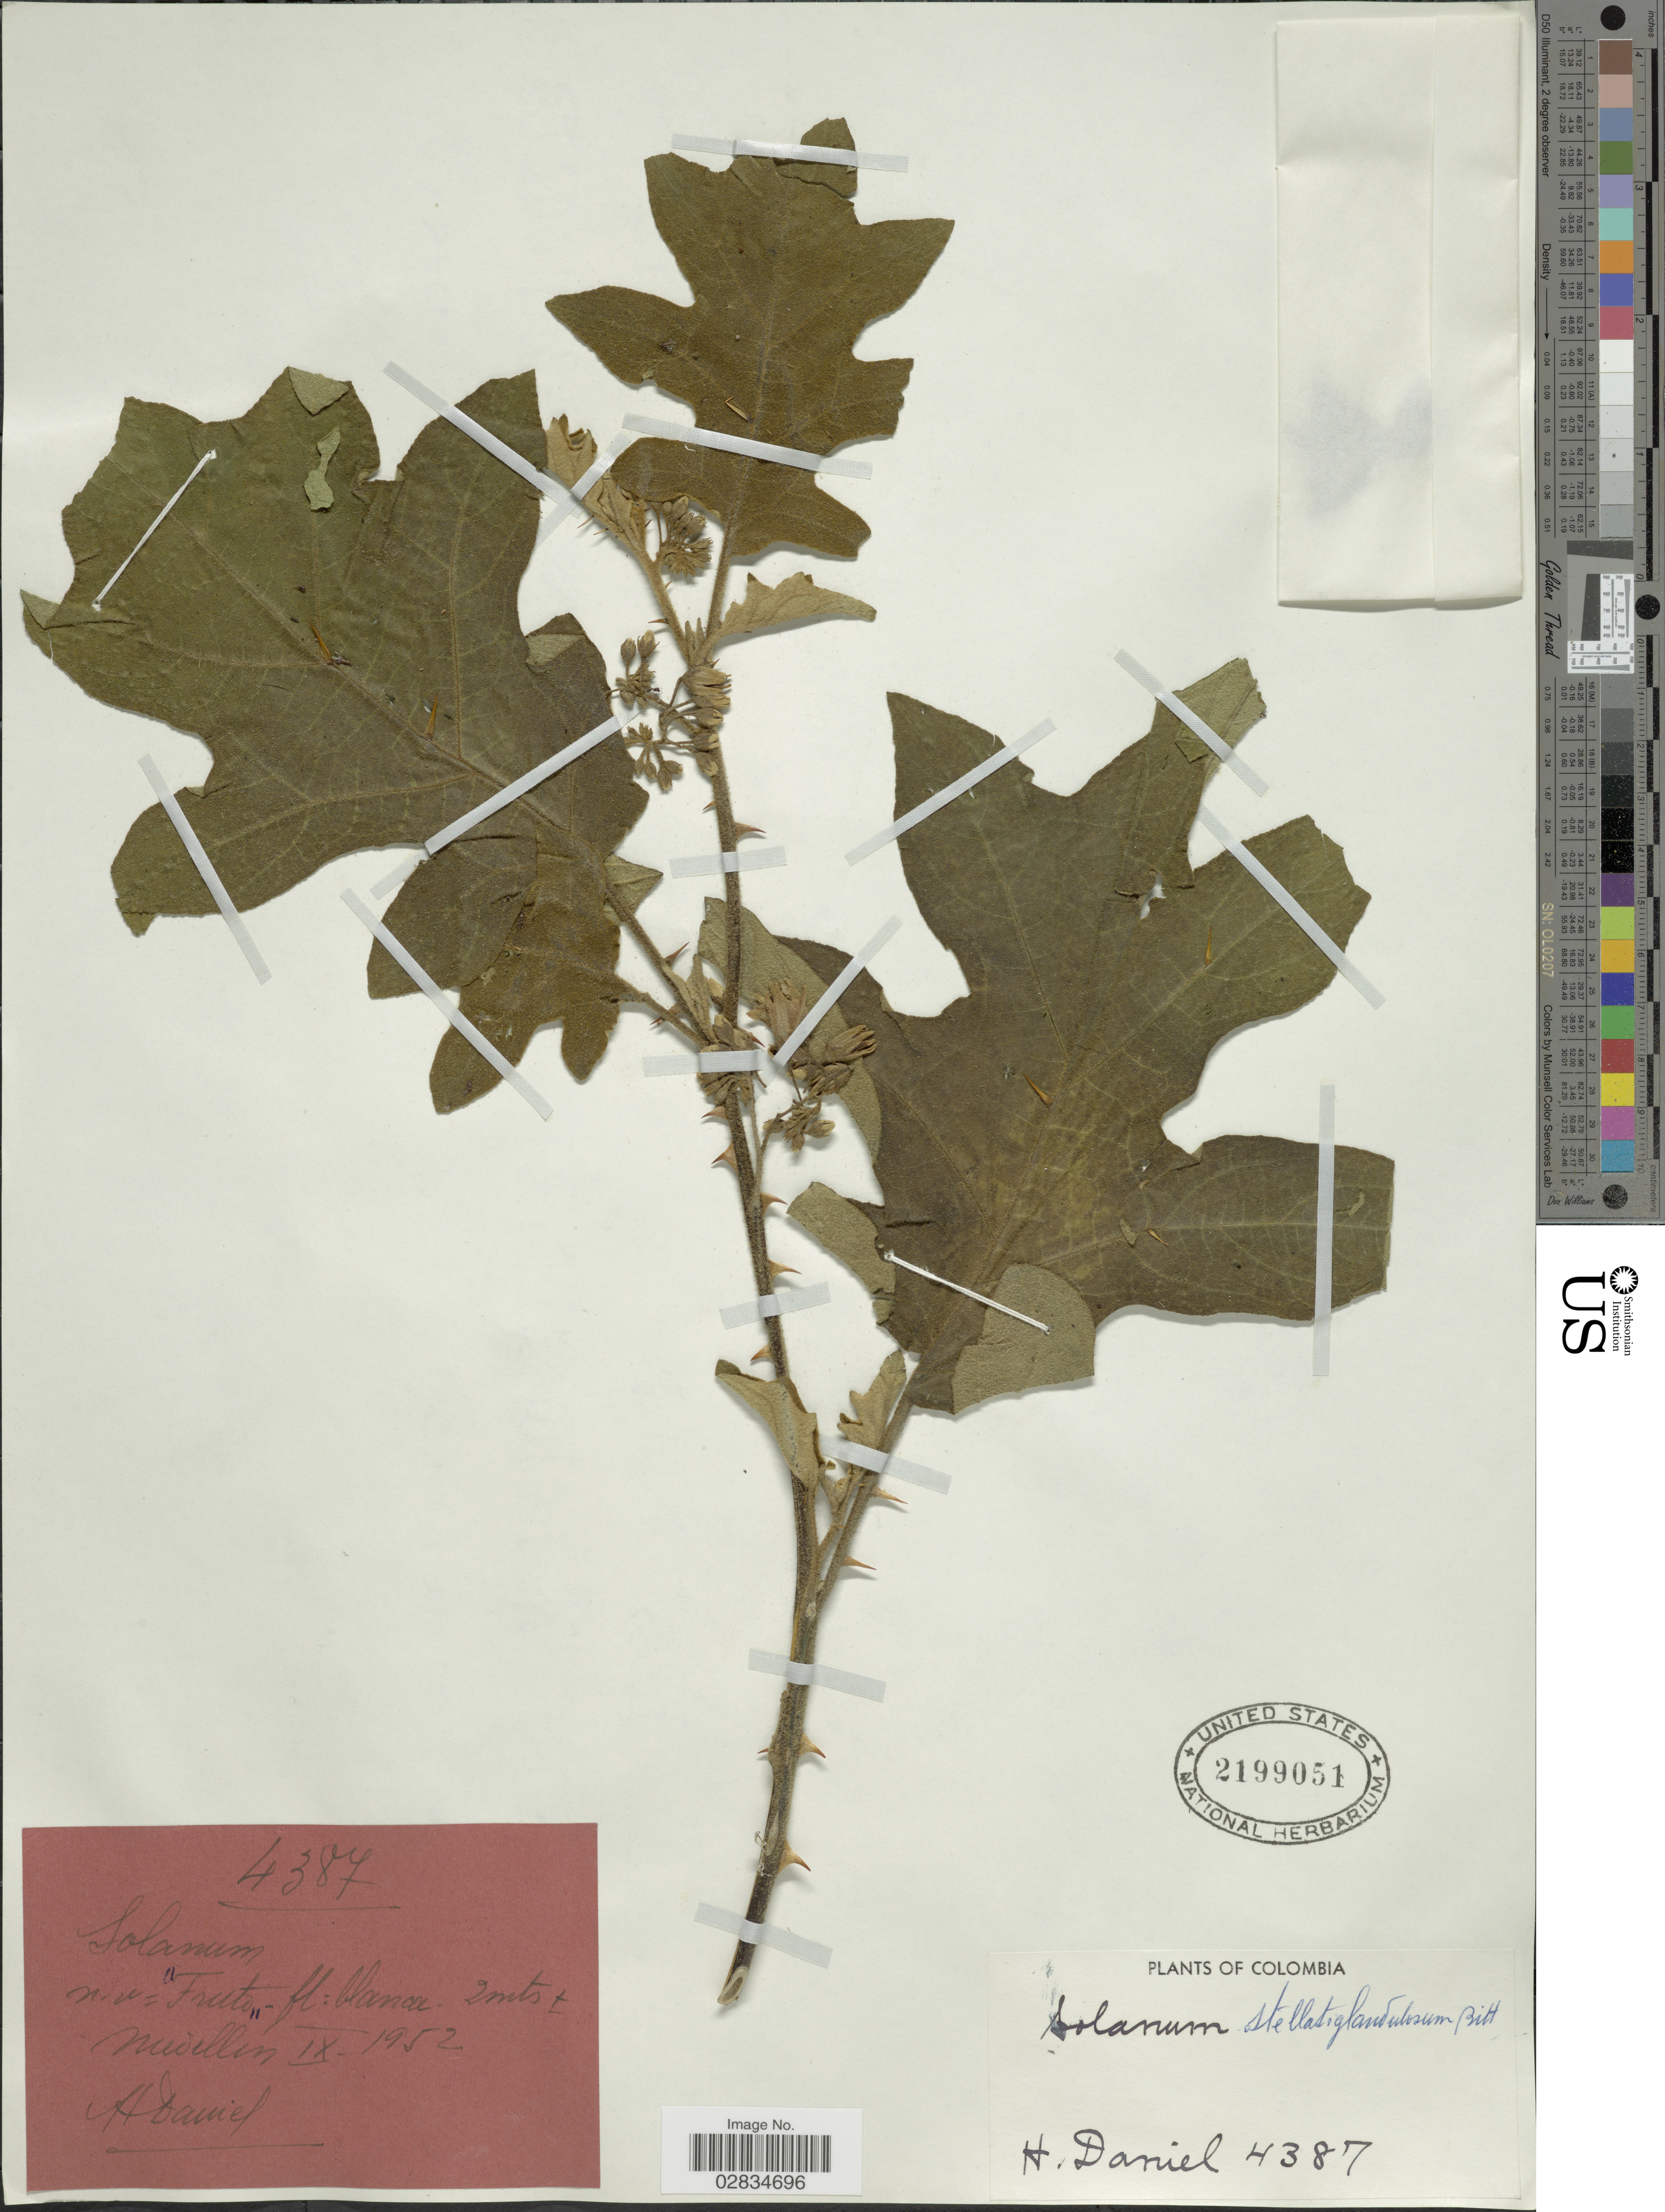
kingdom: Plantae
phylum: Tracheophyta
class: Magnoliopsida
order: Solanales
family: Solanaceae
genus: Solanum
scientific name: Solanum stellatiglandulosum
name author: Bitter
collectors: H. Daniel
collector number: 4387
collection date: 1952-09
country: Colombia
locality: Medellin.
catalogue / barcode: US 2199051